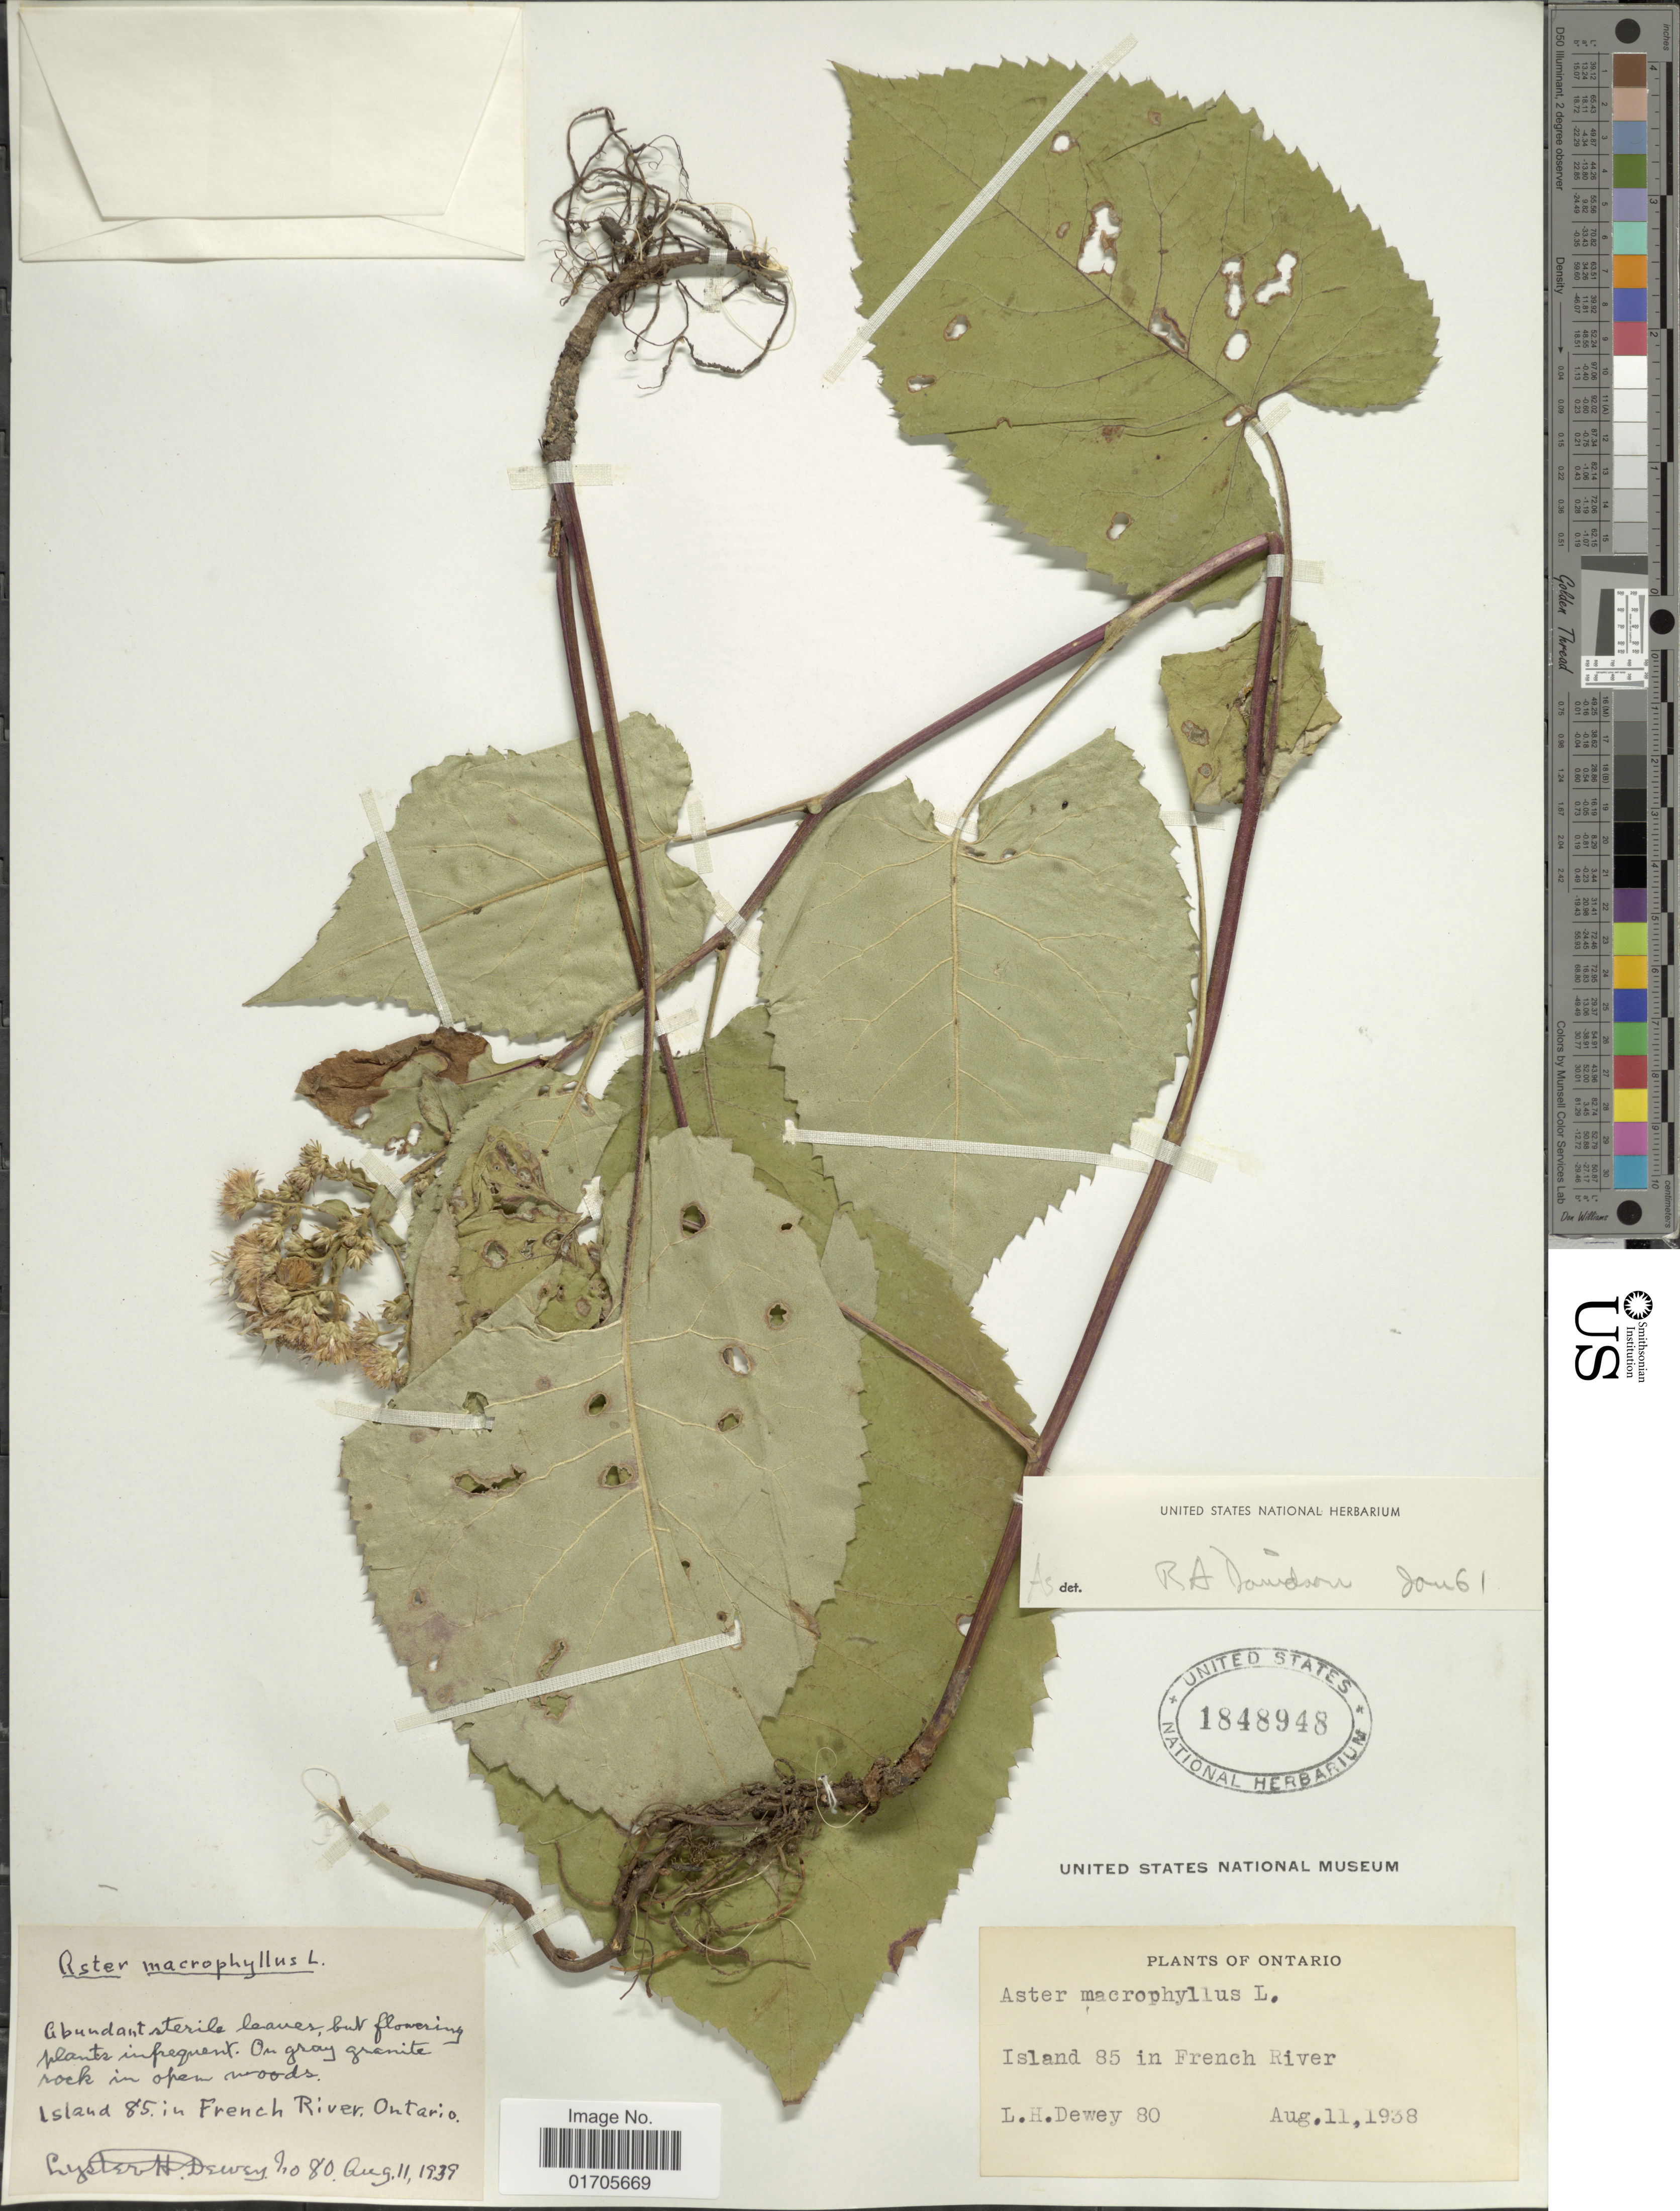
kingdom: Plantae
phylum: Tracheophyta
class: Magnoliopsida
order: Asterales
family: Asteraceae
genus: Eurybia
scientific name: Eurybia macrophylla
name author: (L.) Cass.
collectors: L. H. Dewey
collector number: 80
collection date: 1938-08-11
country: Canada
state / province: Ontario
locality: Ontario. Island 85 in French River.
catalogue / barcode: US 1848948